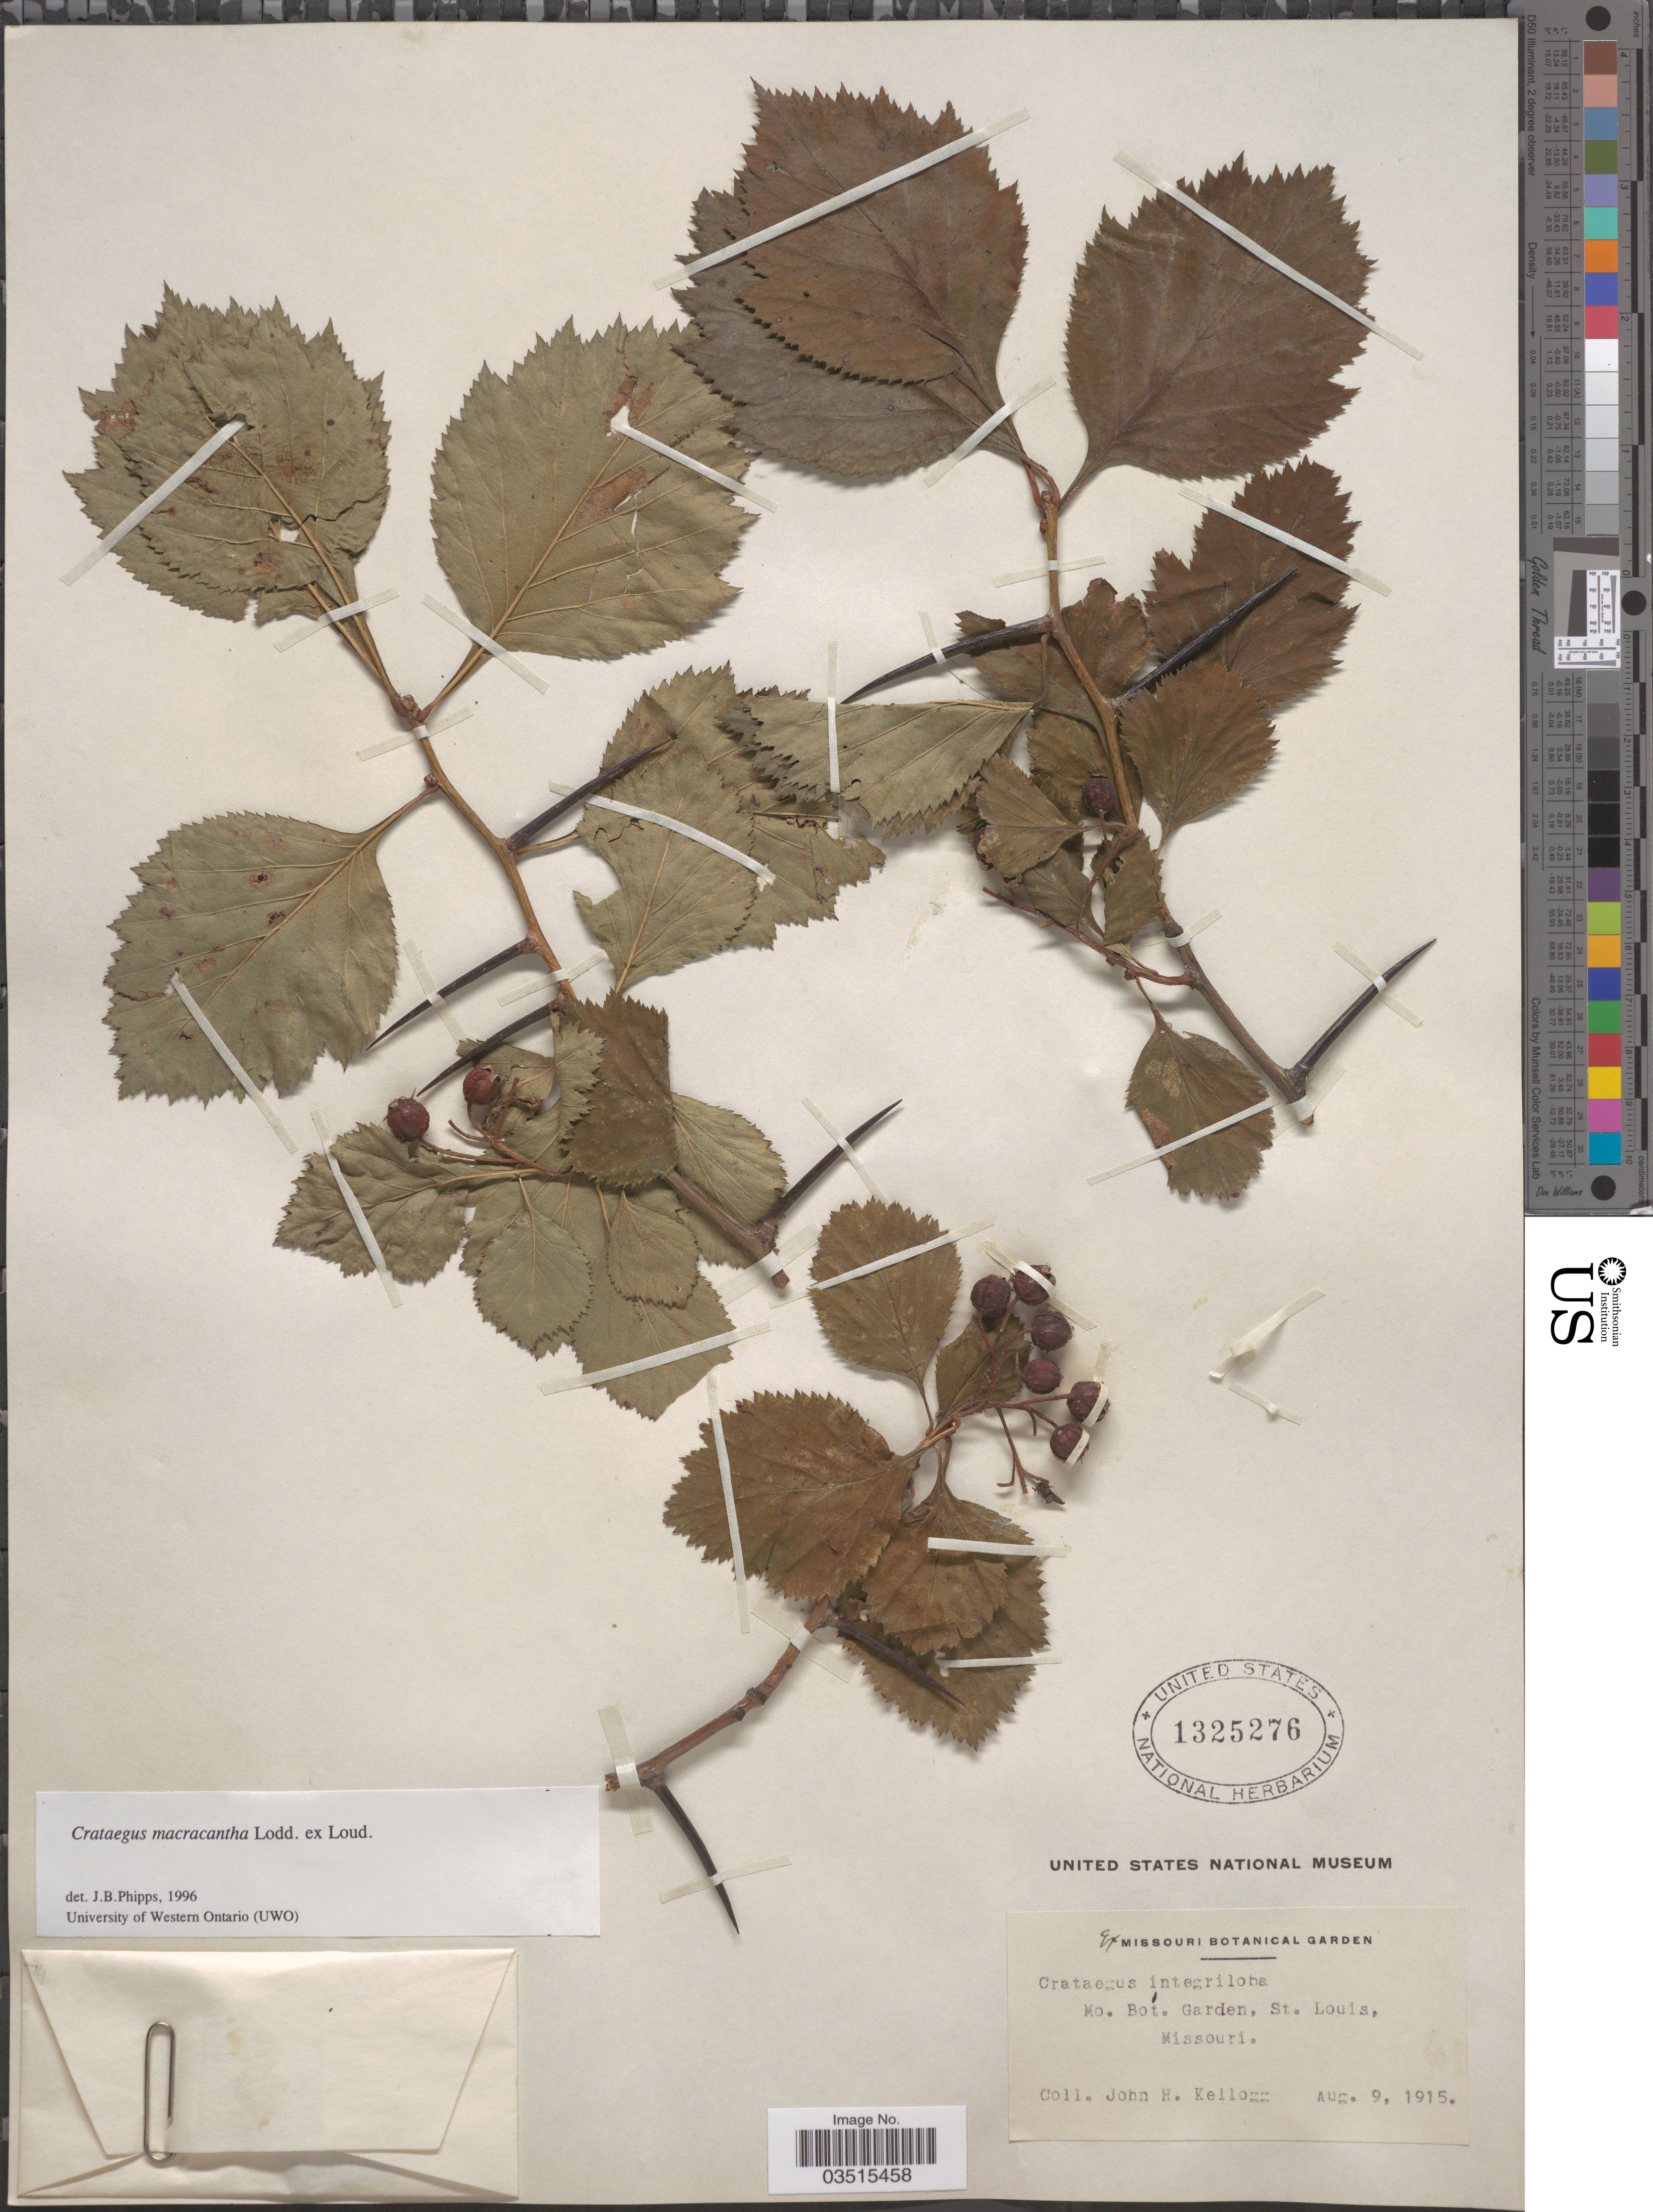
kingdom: Plantae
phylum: Tracheophyta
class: Magnoliopsida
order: Rosales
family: Rosaceae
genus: Crataegus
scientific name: Crataegus macracantha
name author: (Lindl.) Lodd. ex Loudon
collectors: J. H. Kellogg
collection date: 1915-08-09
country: United States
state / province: Missouri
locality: Mo. Bot. Garden, St. Louis.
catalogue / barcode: US 1325276